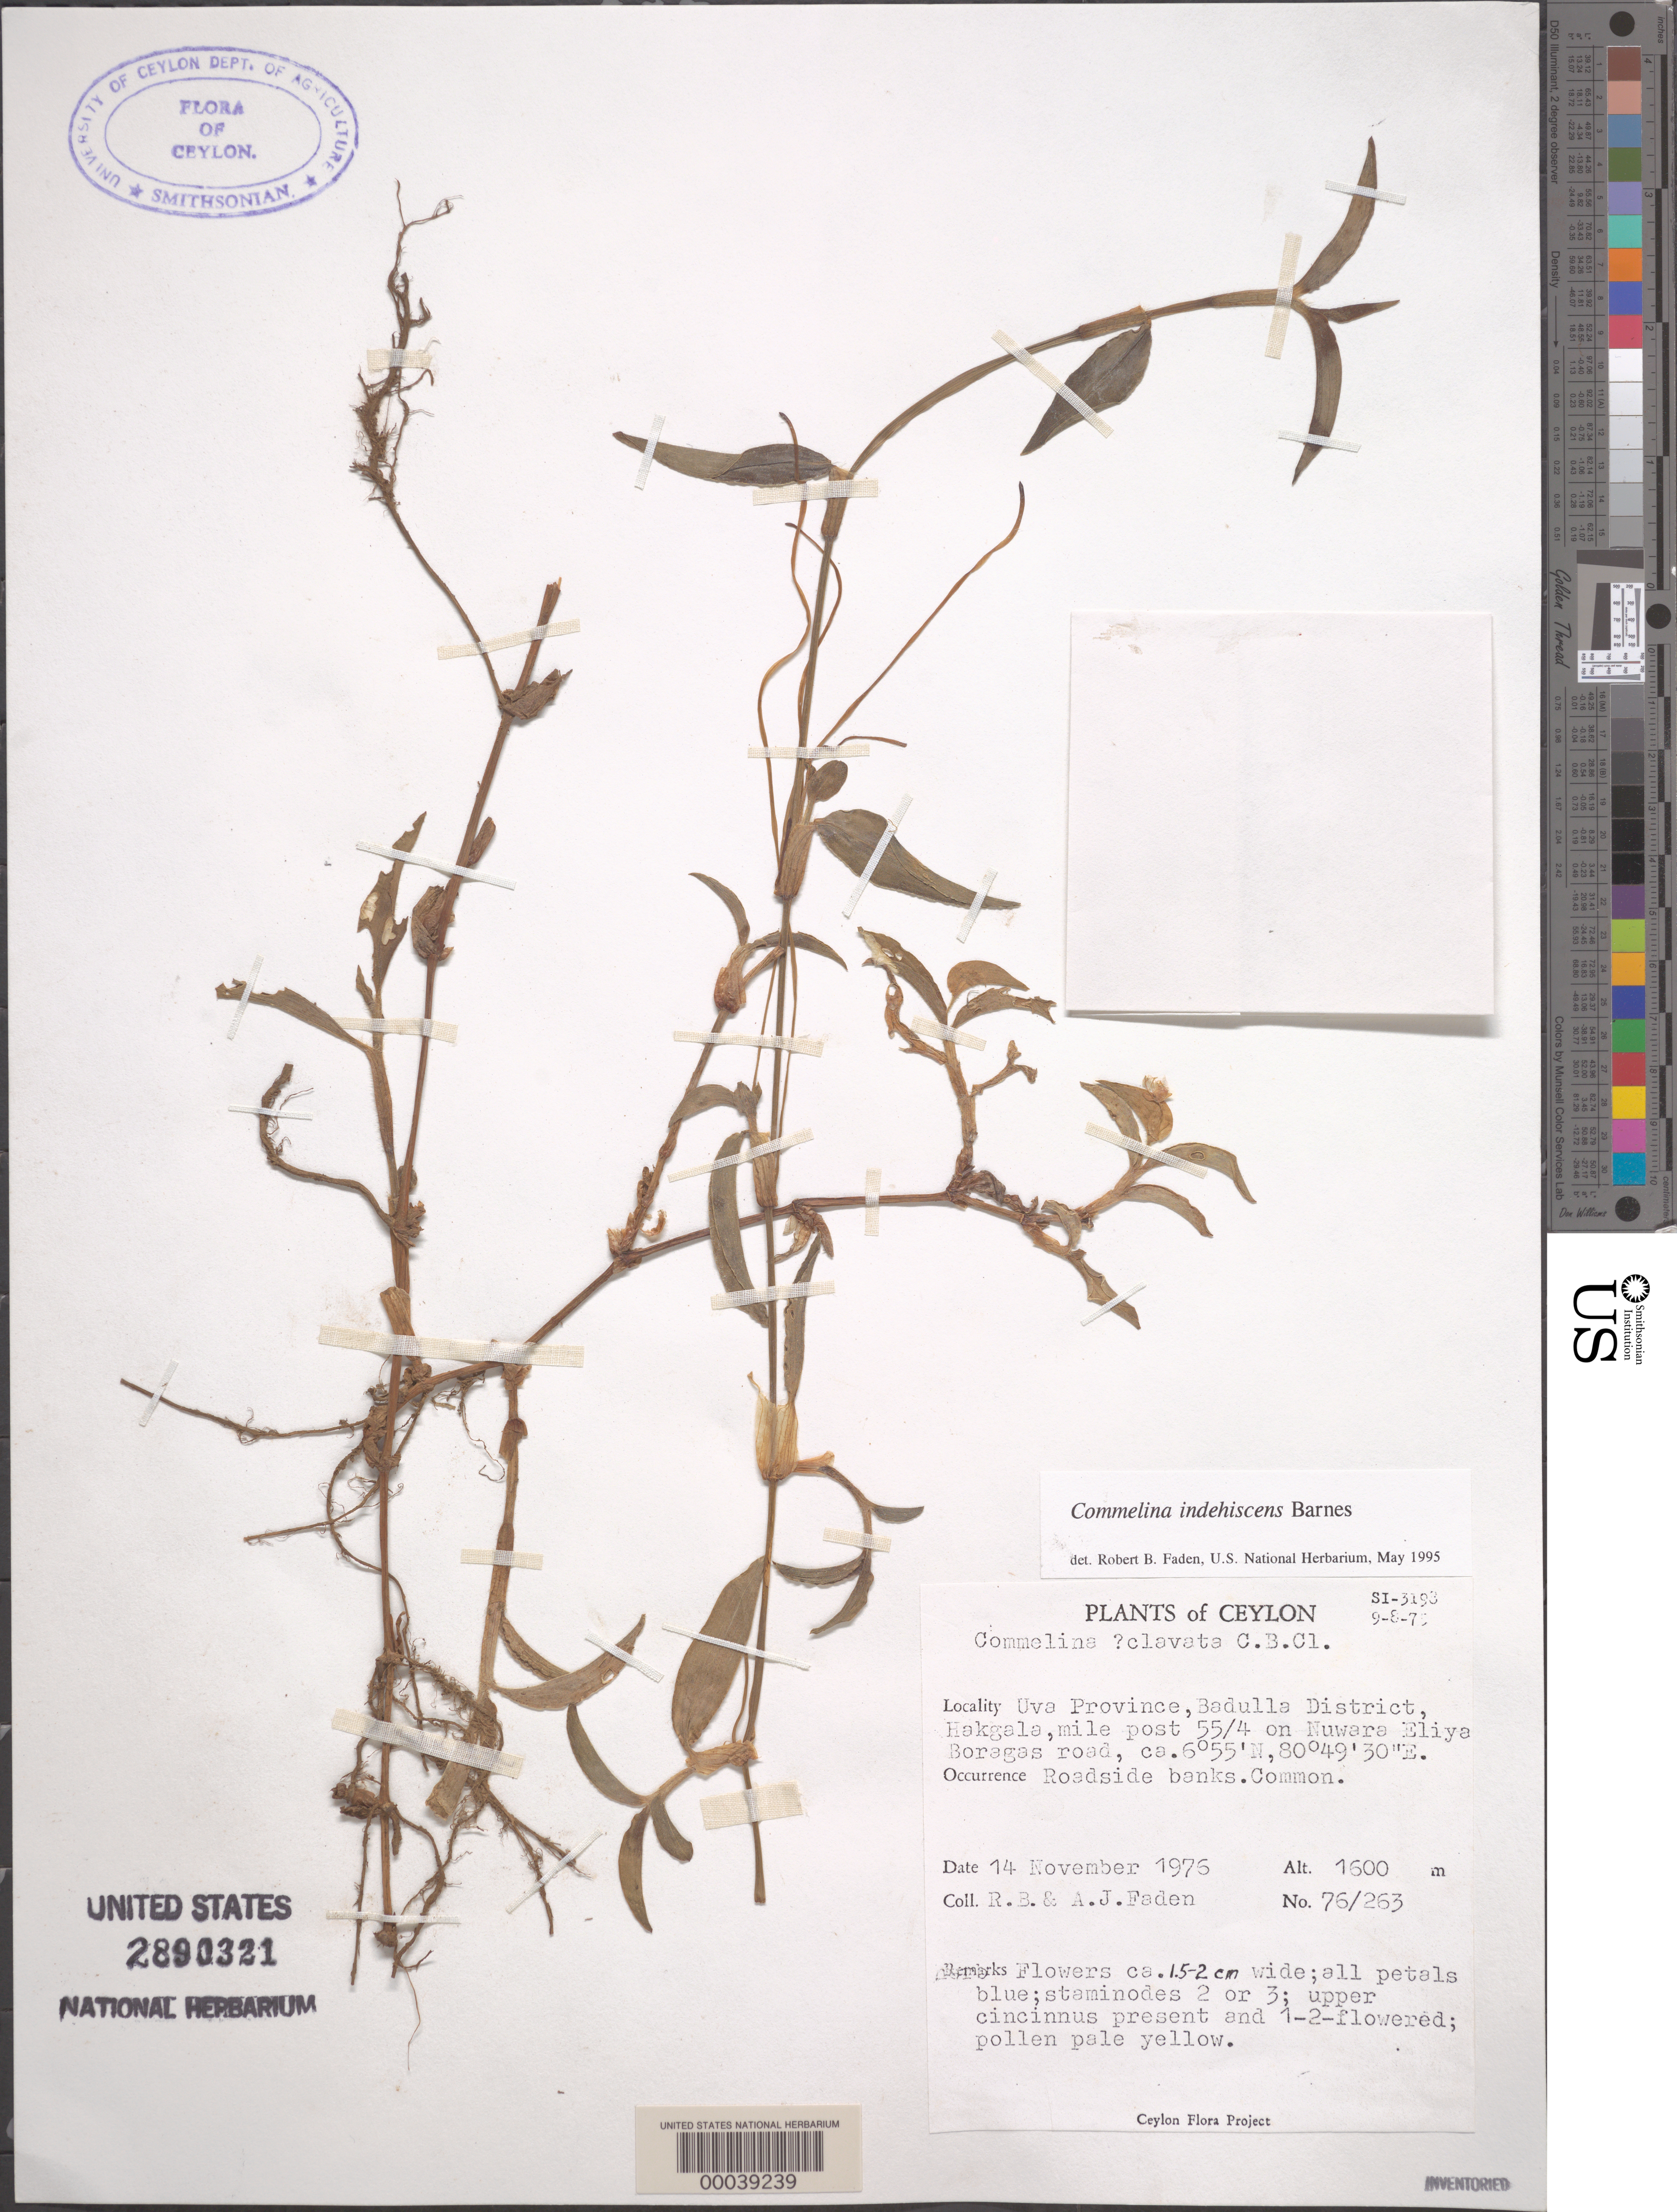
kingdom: Plantae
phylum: Tracheophyta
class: Liliopsida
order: Commelinales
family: Commelinaceae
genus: Commelina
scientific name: Commelina indehiscens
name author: E. Barnes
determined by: Faden, Robert B., (US), Smithsonian Institution - National Museum of Natural History (UNITED STATES)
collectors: R. B. Faden & A. J. Faden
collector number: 76/263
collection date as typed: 14 Nov 1976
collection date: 1976-11-14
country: Sri Lanka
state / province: Uva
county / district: Badulla Dist.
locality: Hakgala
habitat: Roadside banks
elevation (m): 1600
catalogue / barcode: US 2890321